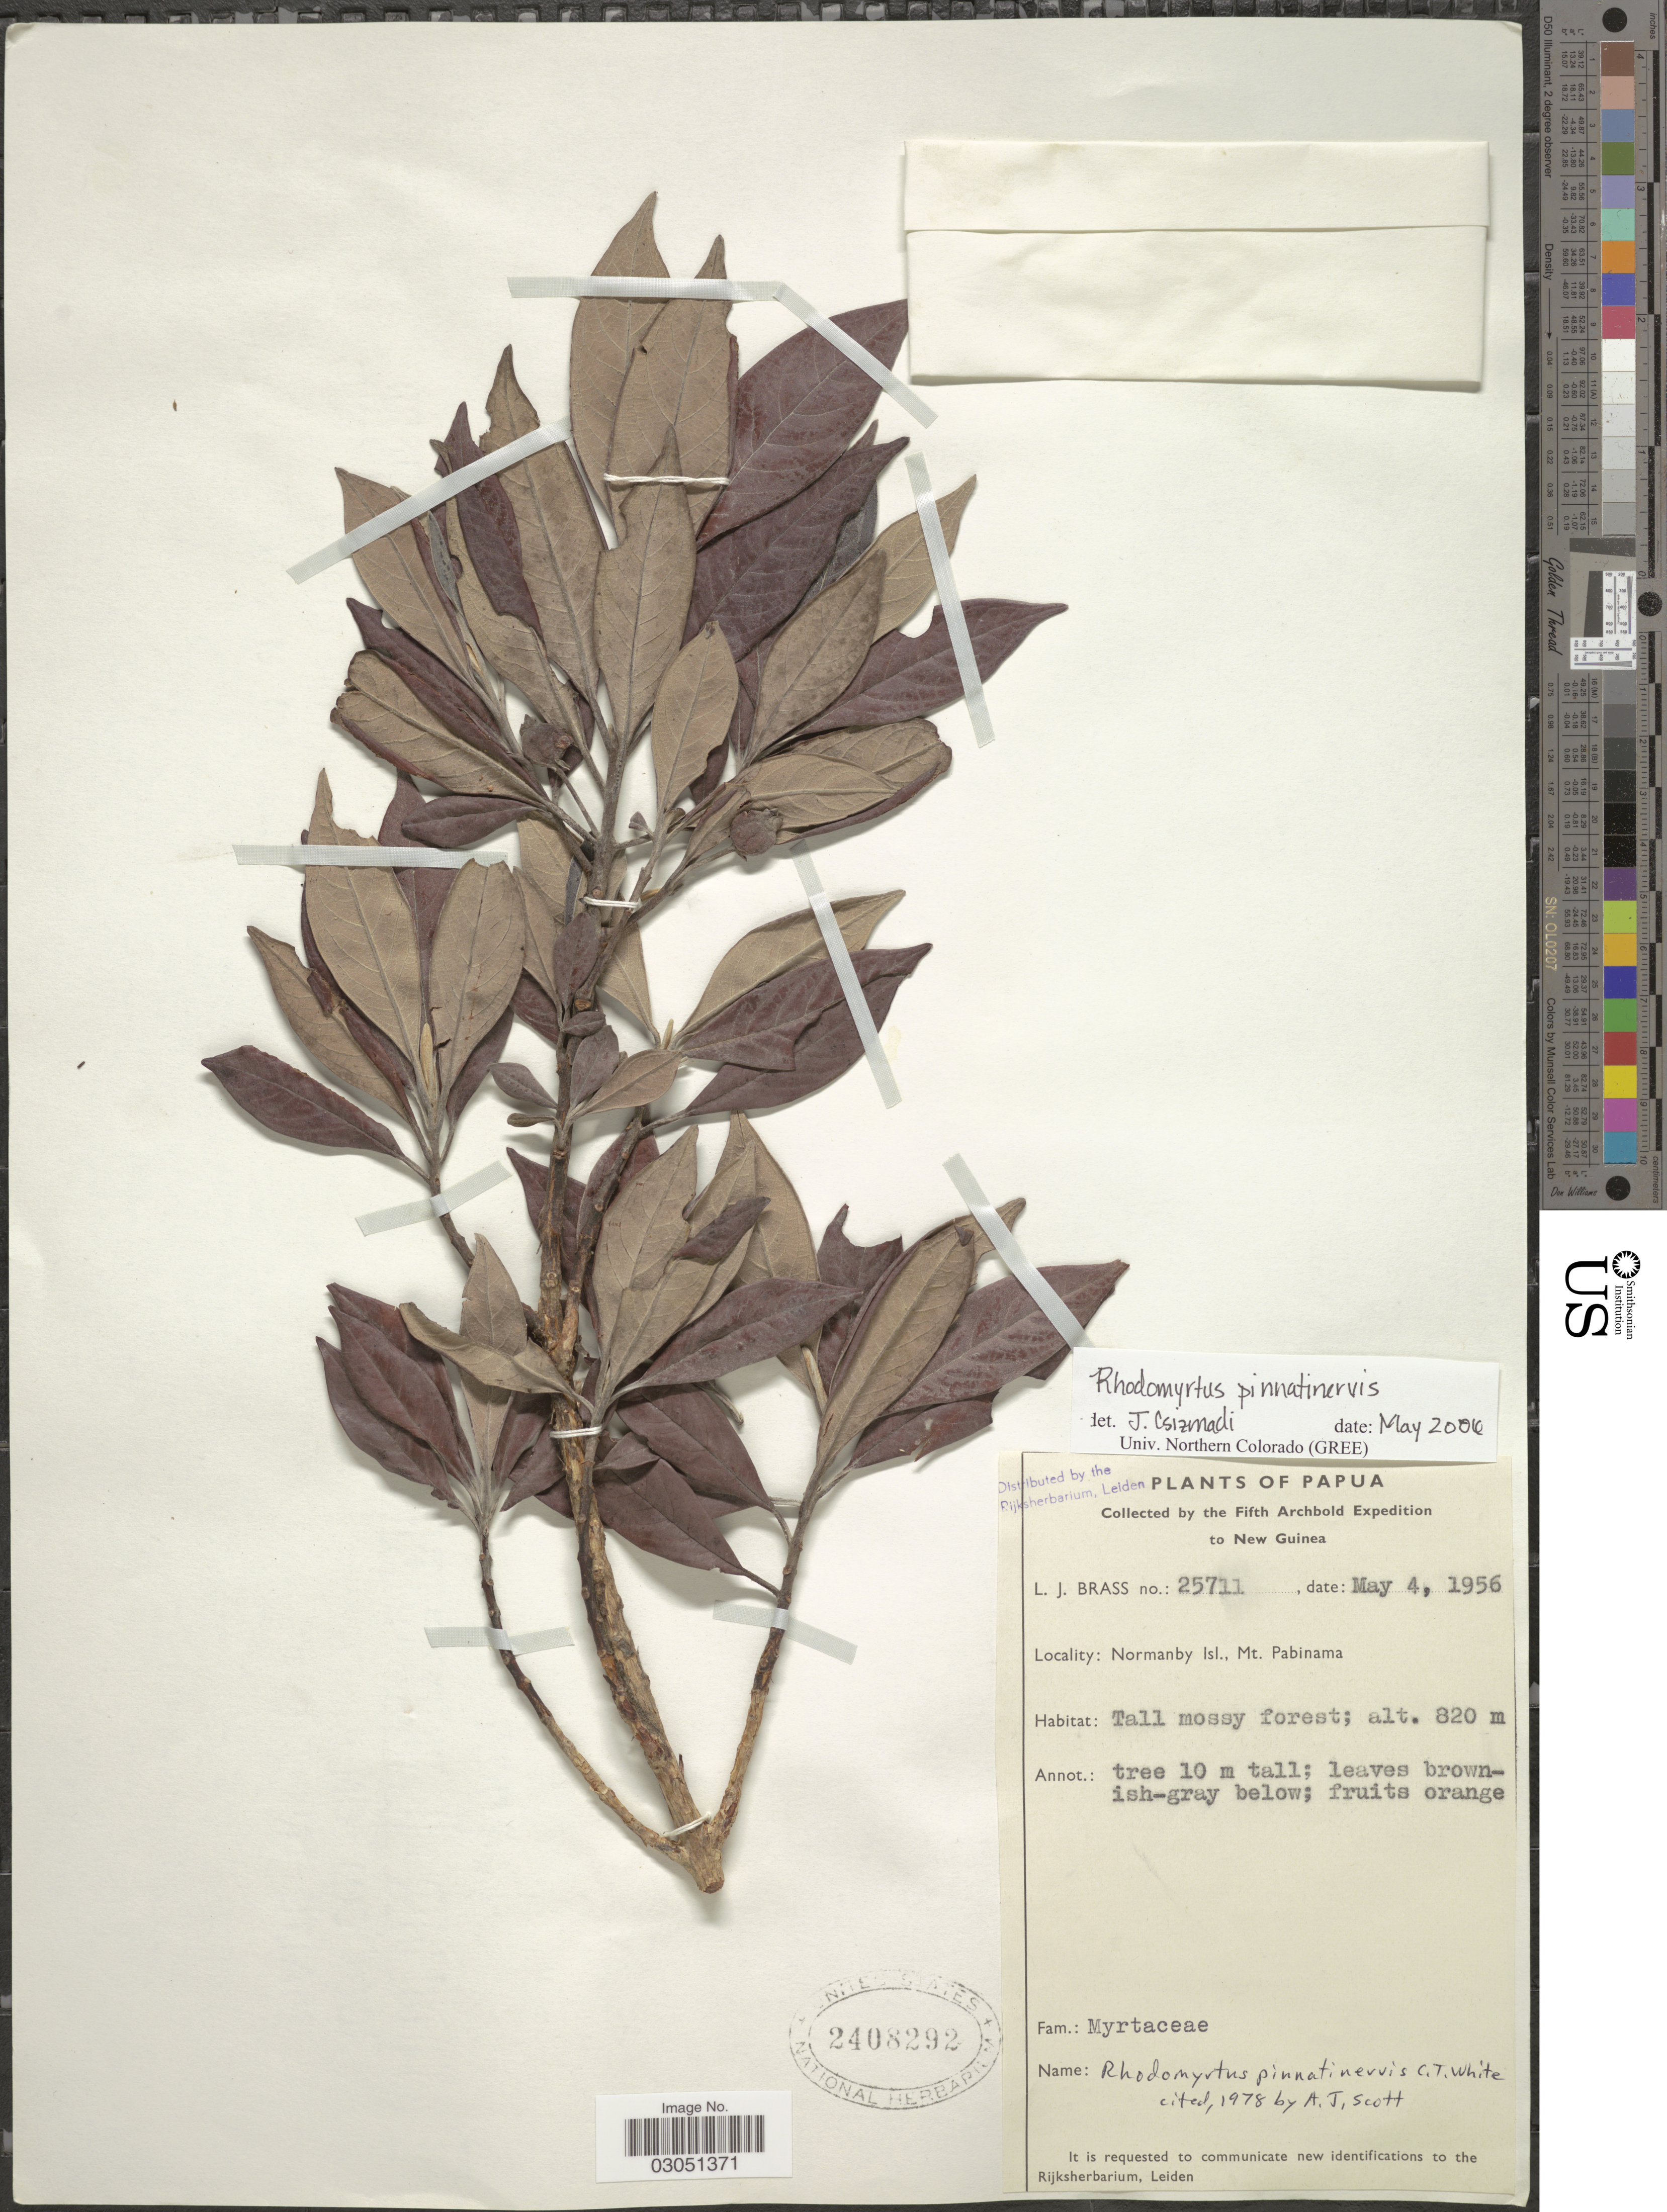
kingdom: Plantae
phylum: Tracheophyta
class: Magnoliopsida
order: Myrtales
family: Myrtaceae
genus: Rhodomyrtus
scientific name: Rhodomyrtus pinnatinervis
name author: C.T. White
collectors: L. J. Brass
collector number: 25711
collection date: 1956-05-04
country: Papua New Guinea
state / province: Milne Bay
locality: Papua, Normanby Isl., Mt. Pabinama.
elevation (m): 820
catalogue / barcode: US 2408292